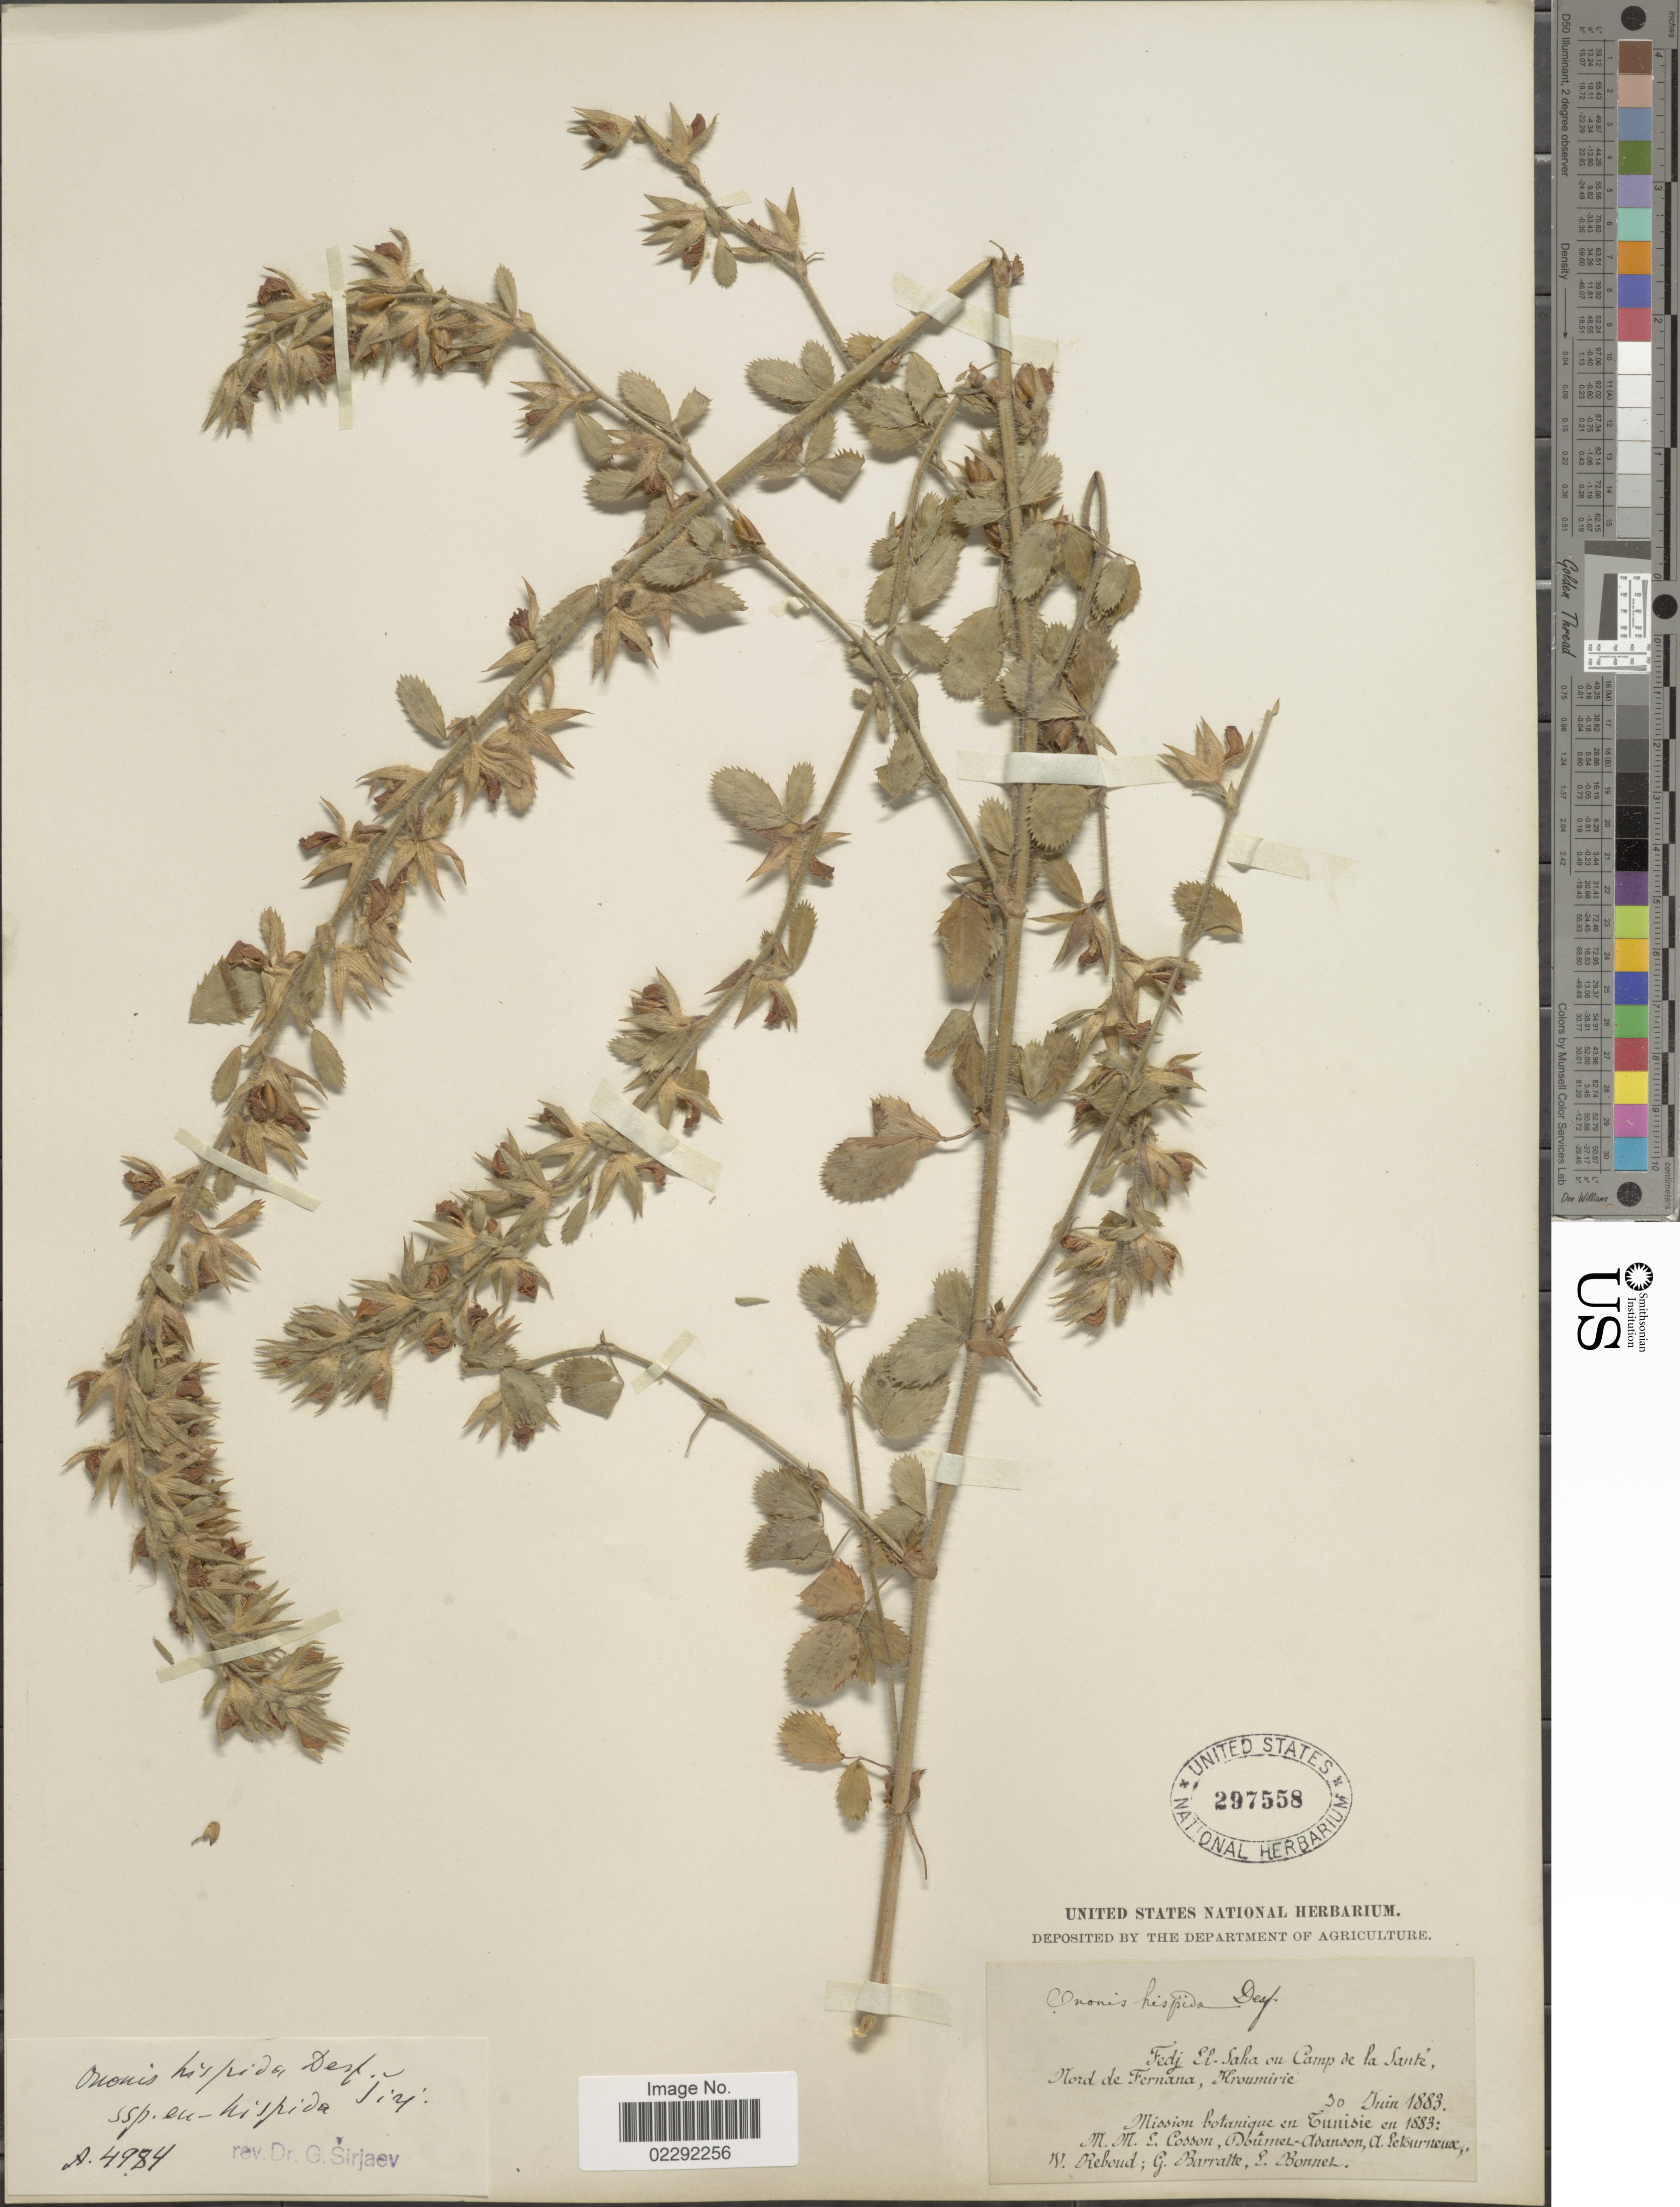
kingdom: Plantae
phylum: Tracheophyta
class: Magnoliopsida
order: Fabales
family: Fabaceae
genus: Ononis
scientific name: Ononis hispida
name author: Desf.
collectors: M. Cosson, -. Doumel-Adanson, A. Letourneux, N. Reboud & et al.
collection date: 1883-06-30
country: Tunisia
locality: Fedj El Saha ou Camp de la Sante, Nord de Fernana, Kroumirie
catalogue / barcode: US 297558